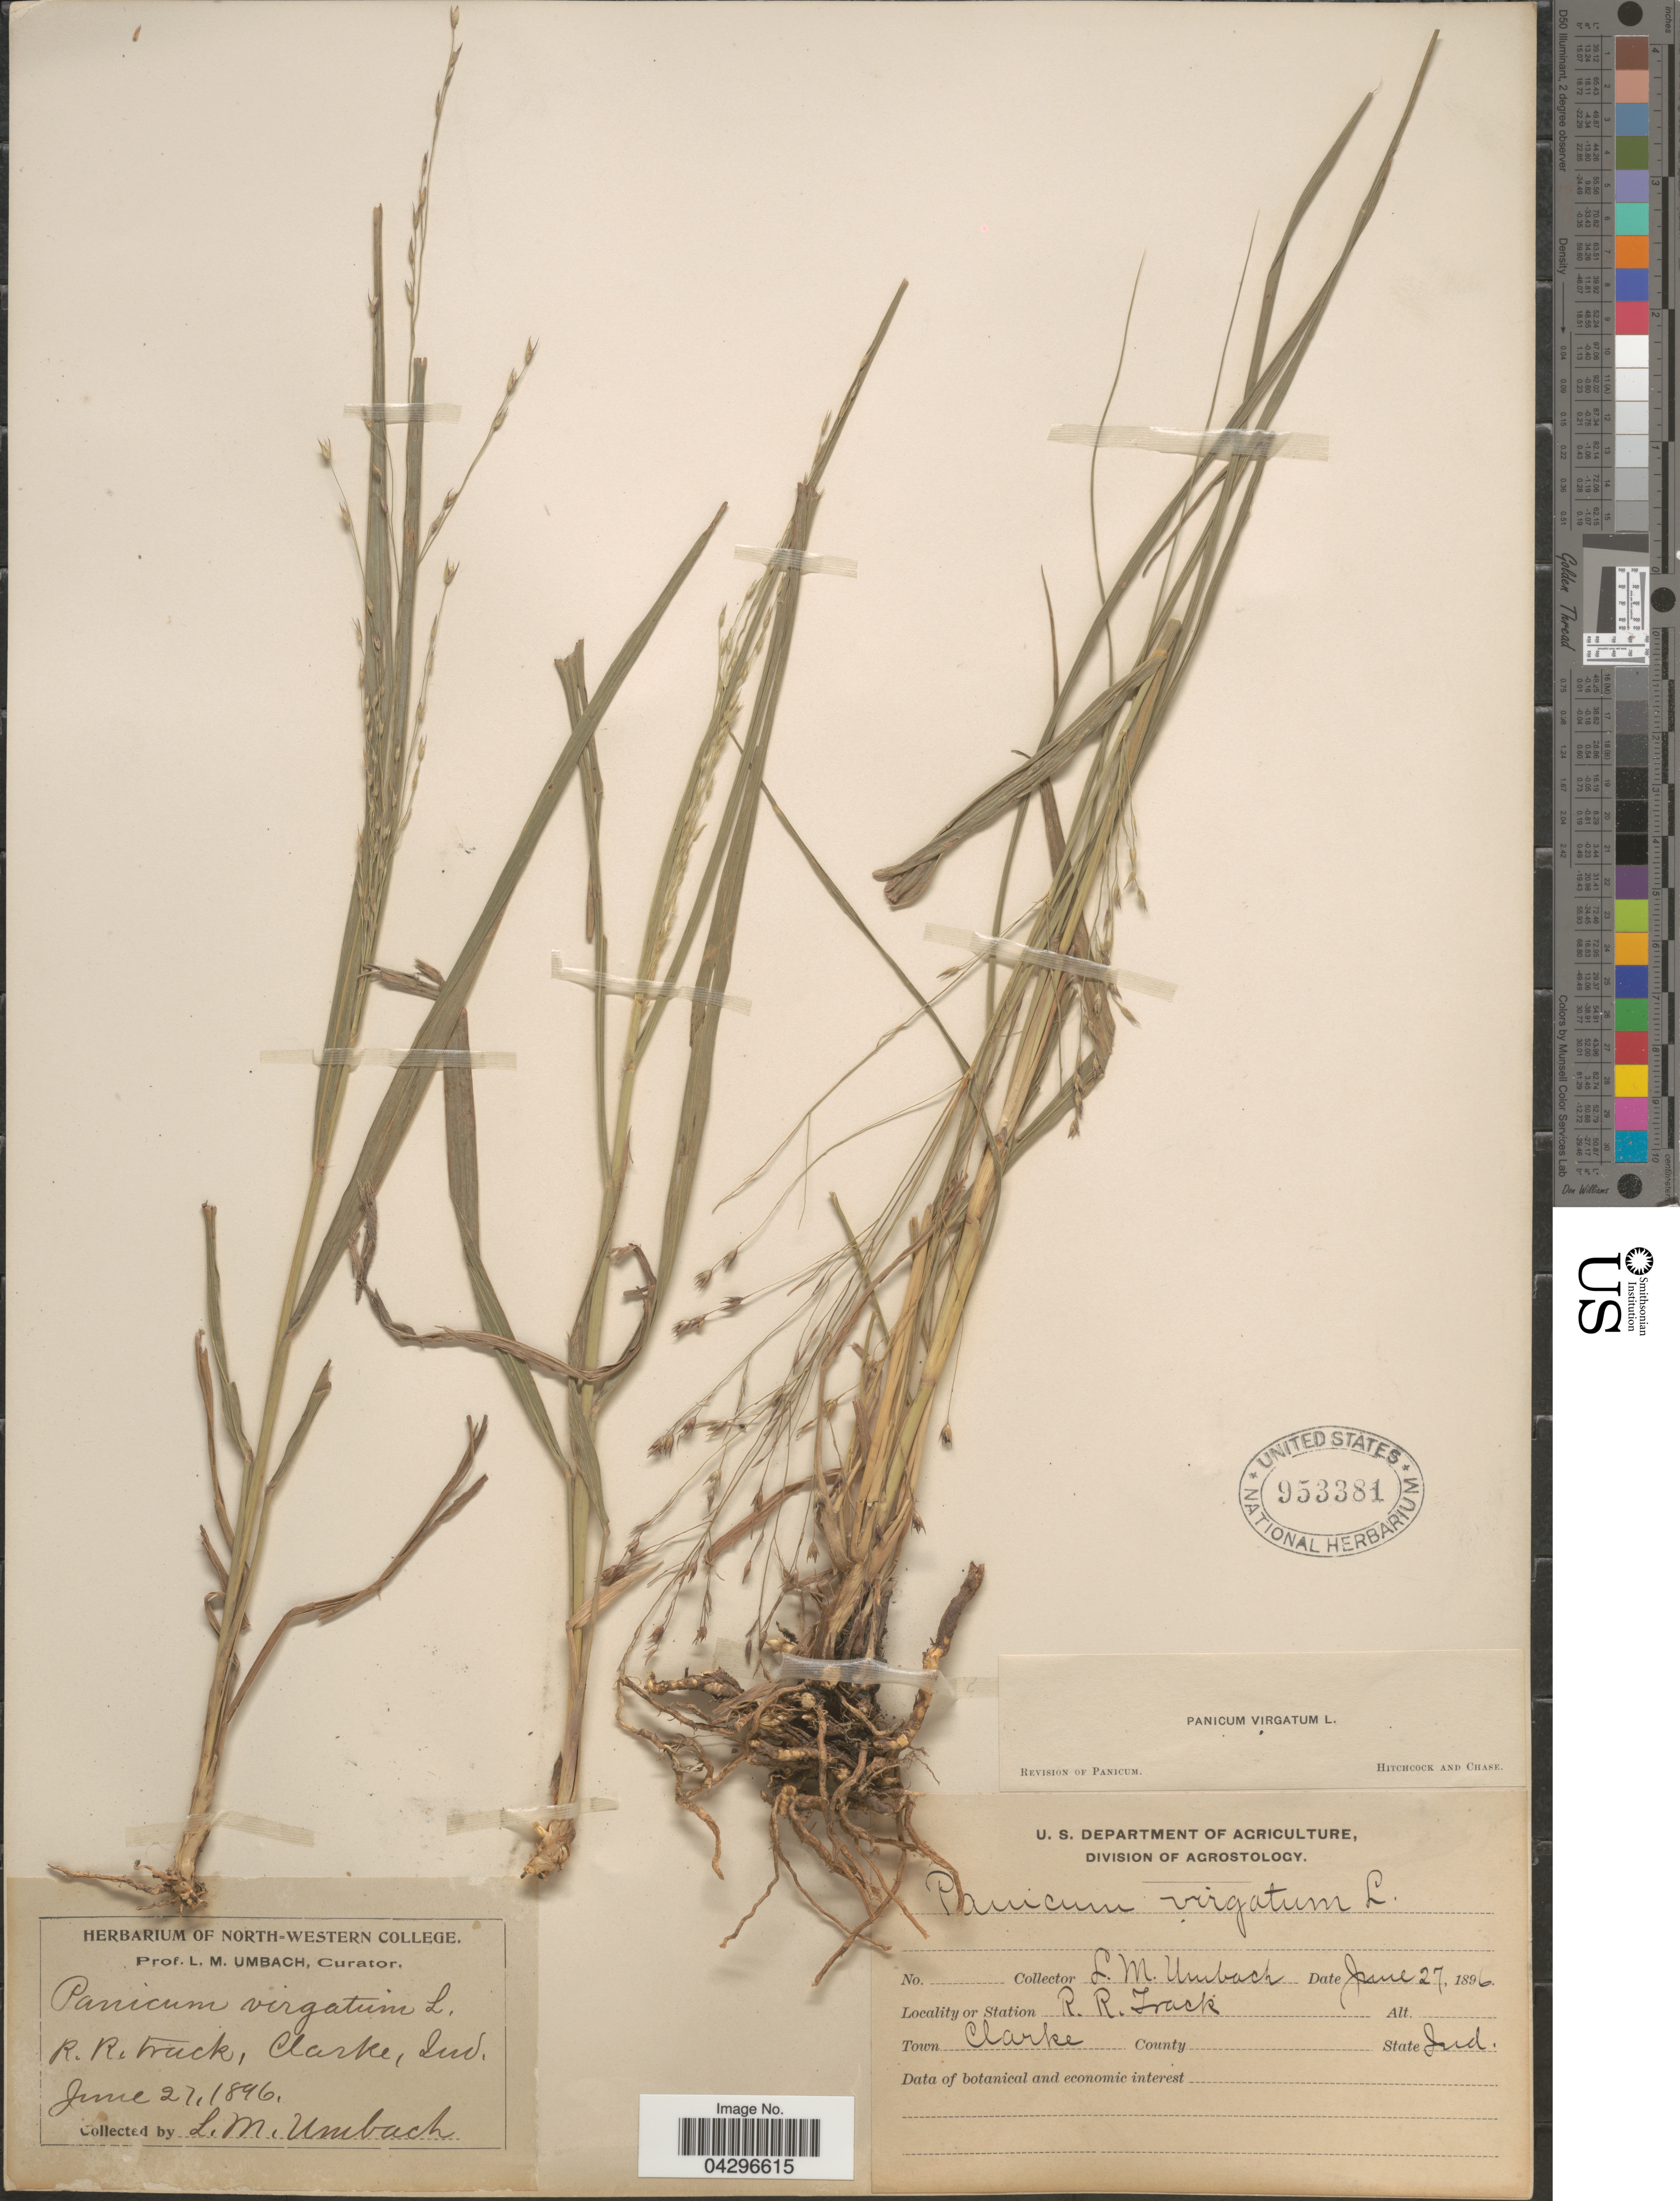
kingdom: Plantae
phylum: Tracheophyta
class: Liliopsida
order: Poales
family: Poaceae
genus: Panicum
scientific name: Panicum virgatum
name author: L.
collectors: L. M. Umbach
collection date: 1896-06-27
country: United States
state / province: Indiana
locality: R.R. Track, Clarke. Town Clarke.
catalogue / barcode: US 953381